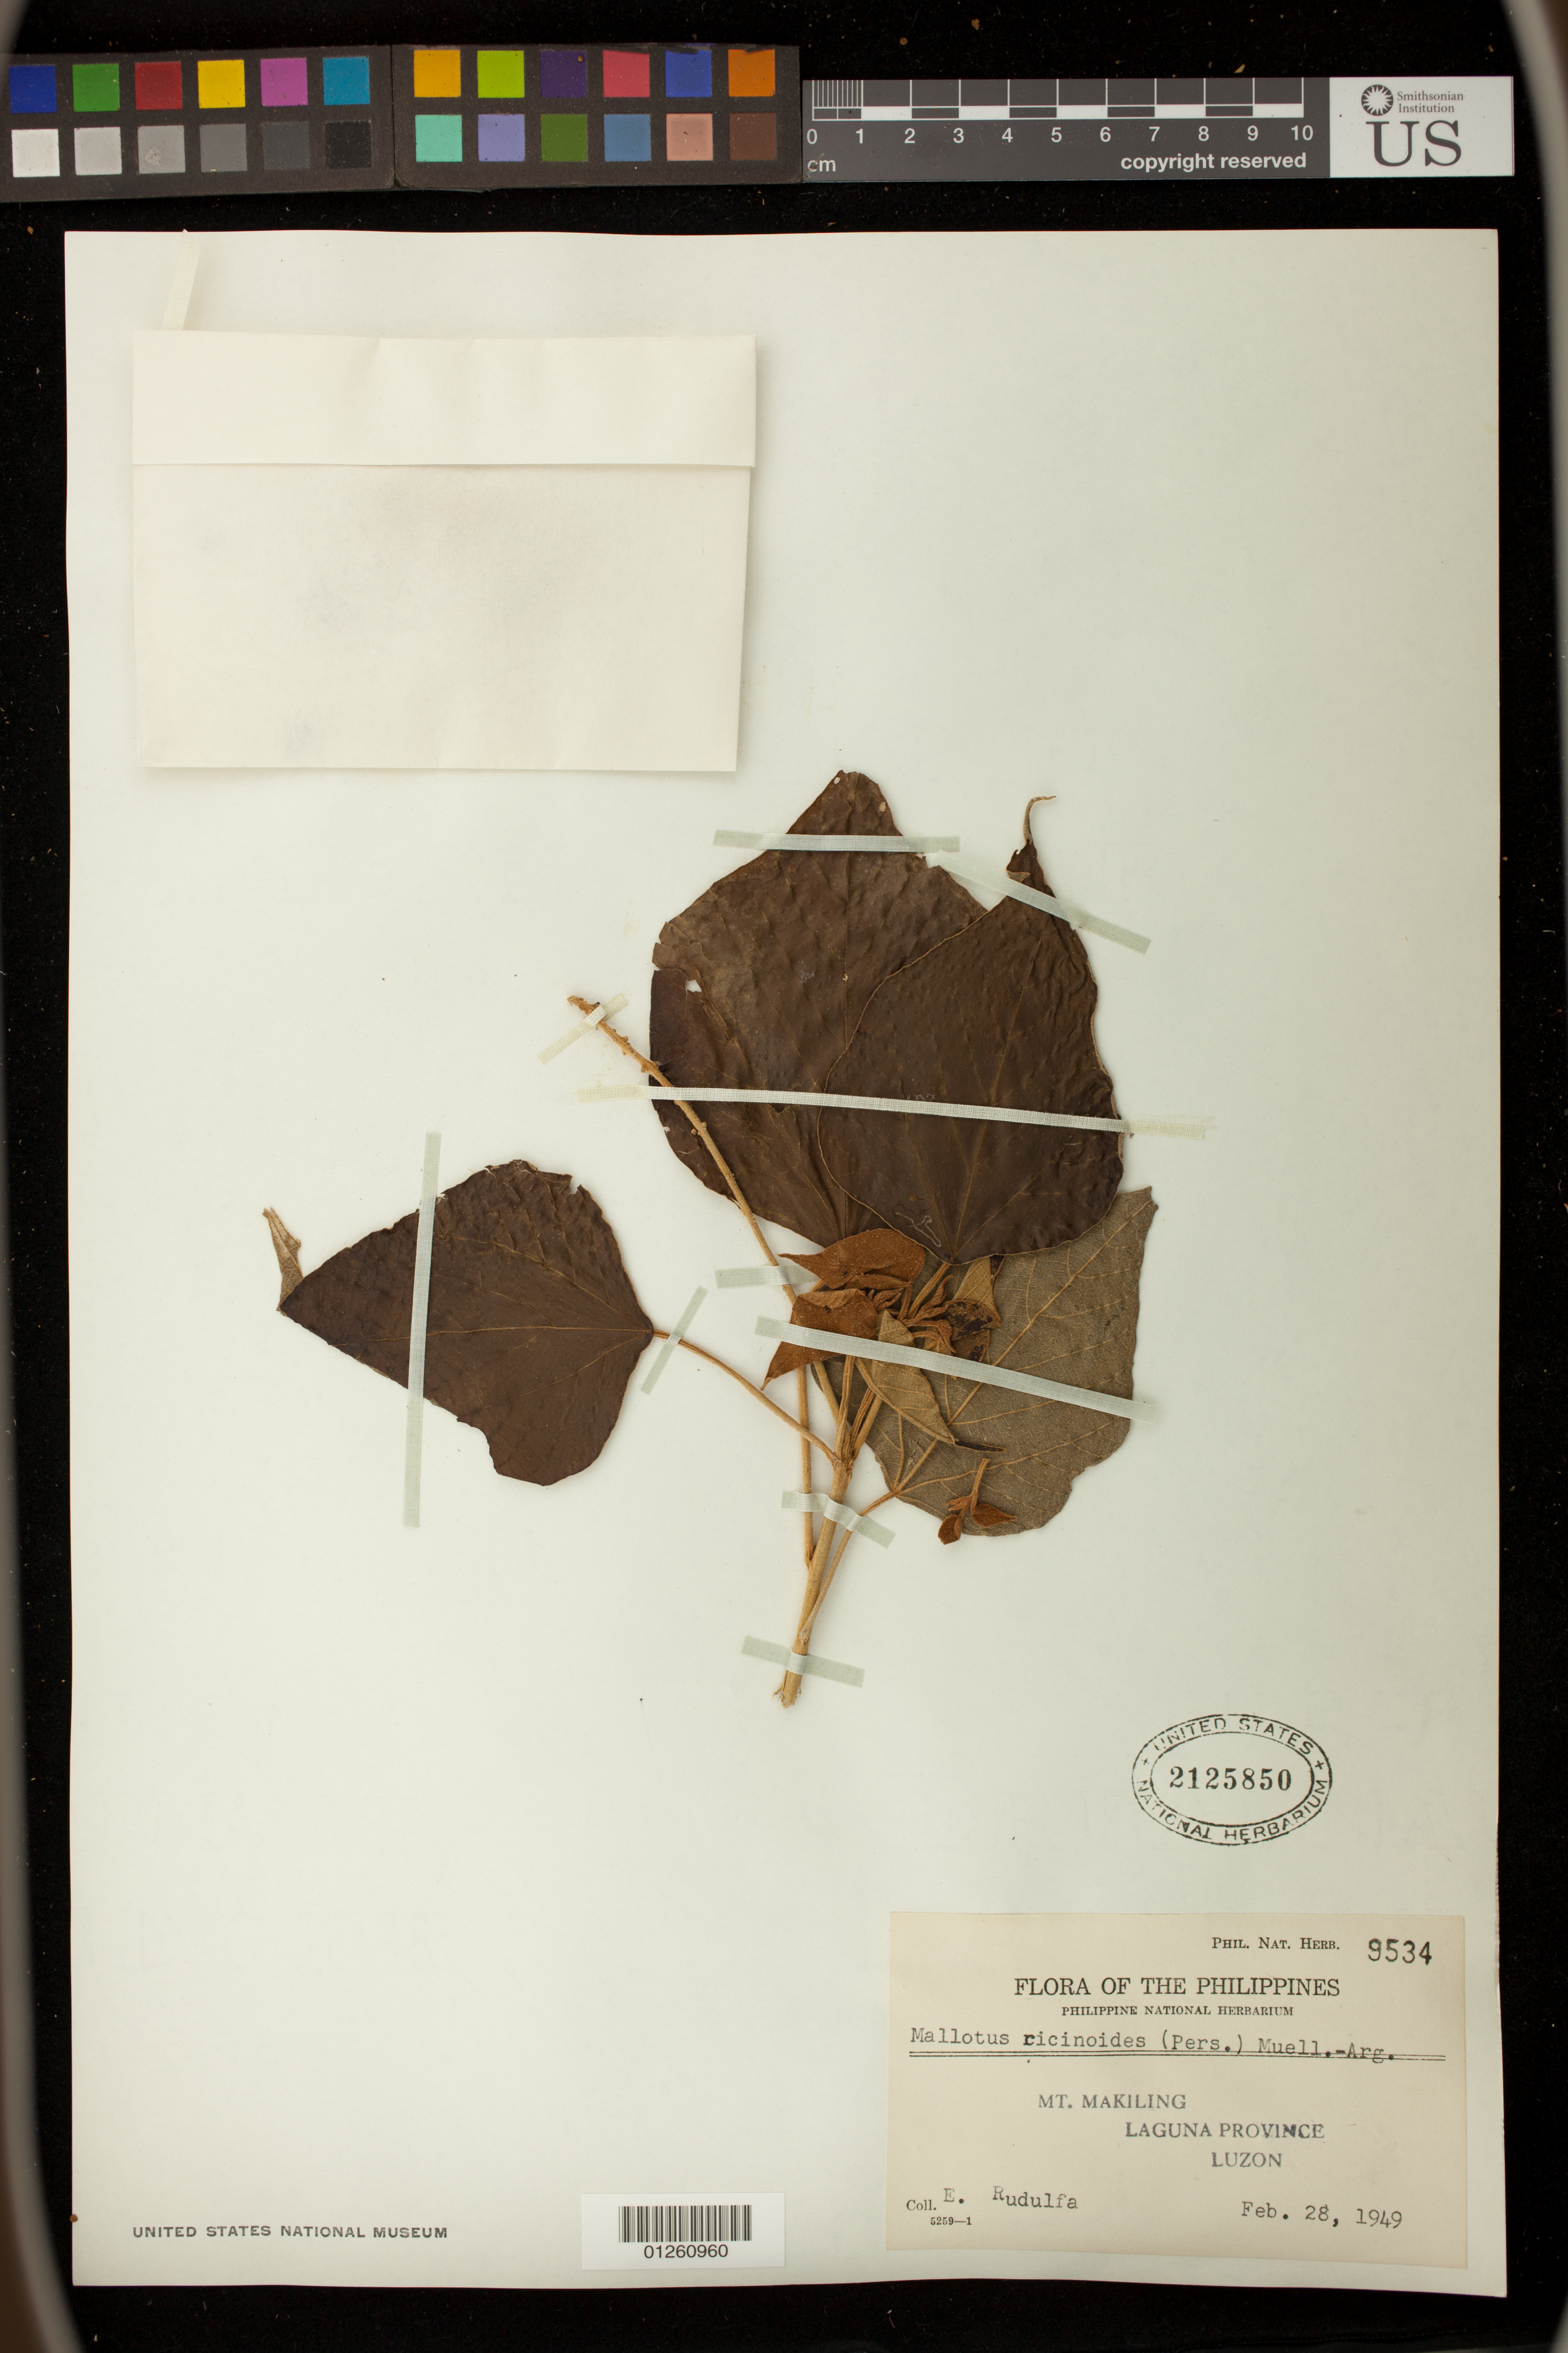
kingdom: Plantae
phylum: Tracheophyta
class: Magnoliopsida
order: Malpighiales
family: Euphorbiaceae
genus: Mallotus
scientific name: Mallotus ricinoides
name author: (Pers.) Müll. Arg.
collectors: E. Rudulfa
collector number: Phil. Nat. Herb. 9534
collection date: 1949-02-28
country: Philippines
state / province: Calabarzon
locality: Mt. Makiling, Laguna Province, Luzon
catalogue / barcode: US 2125850